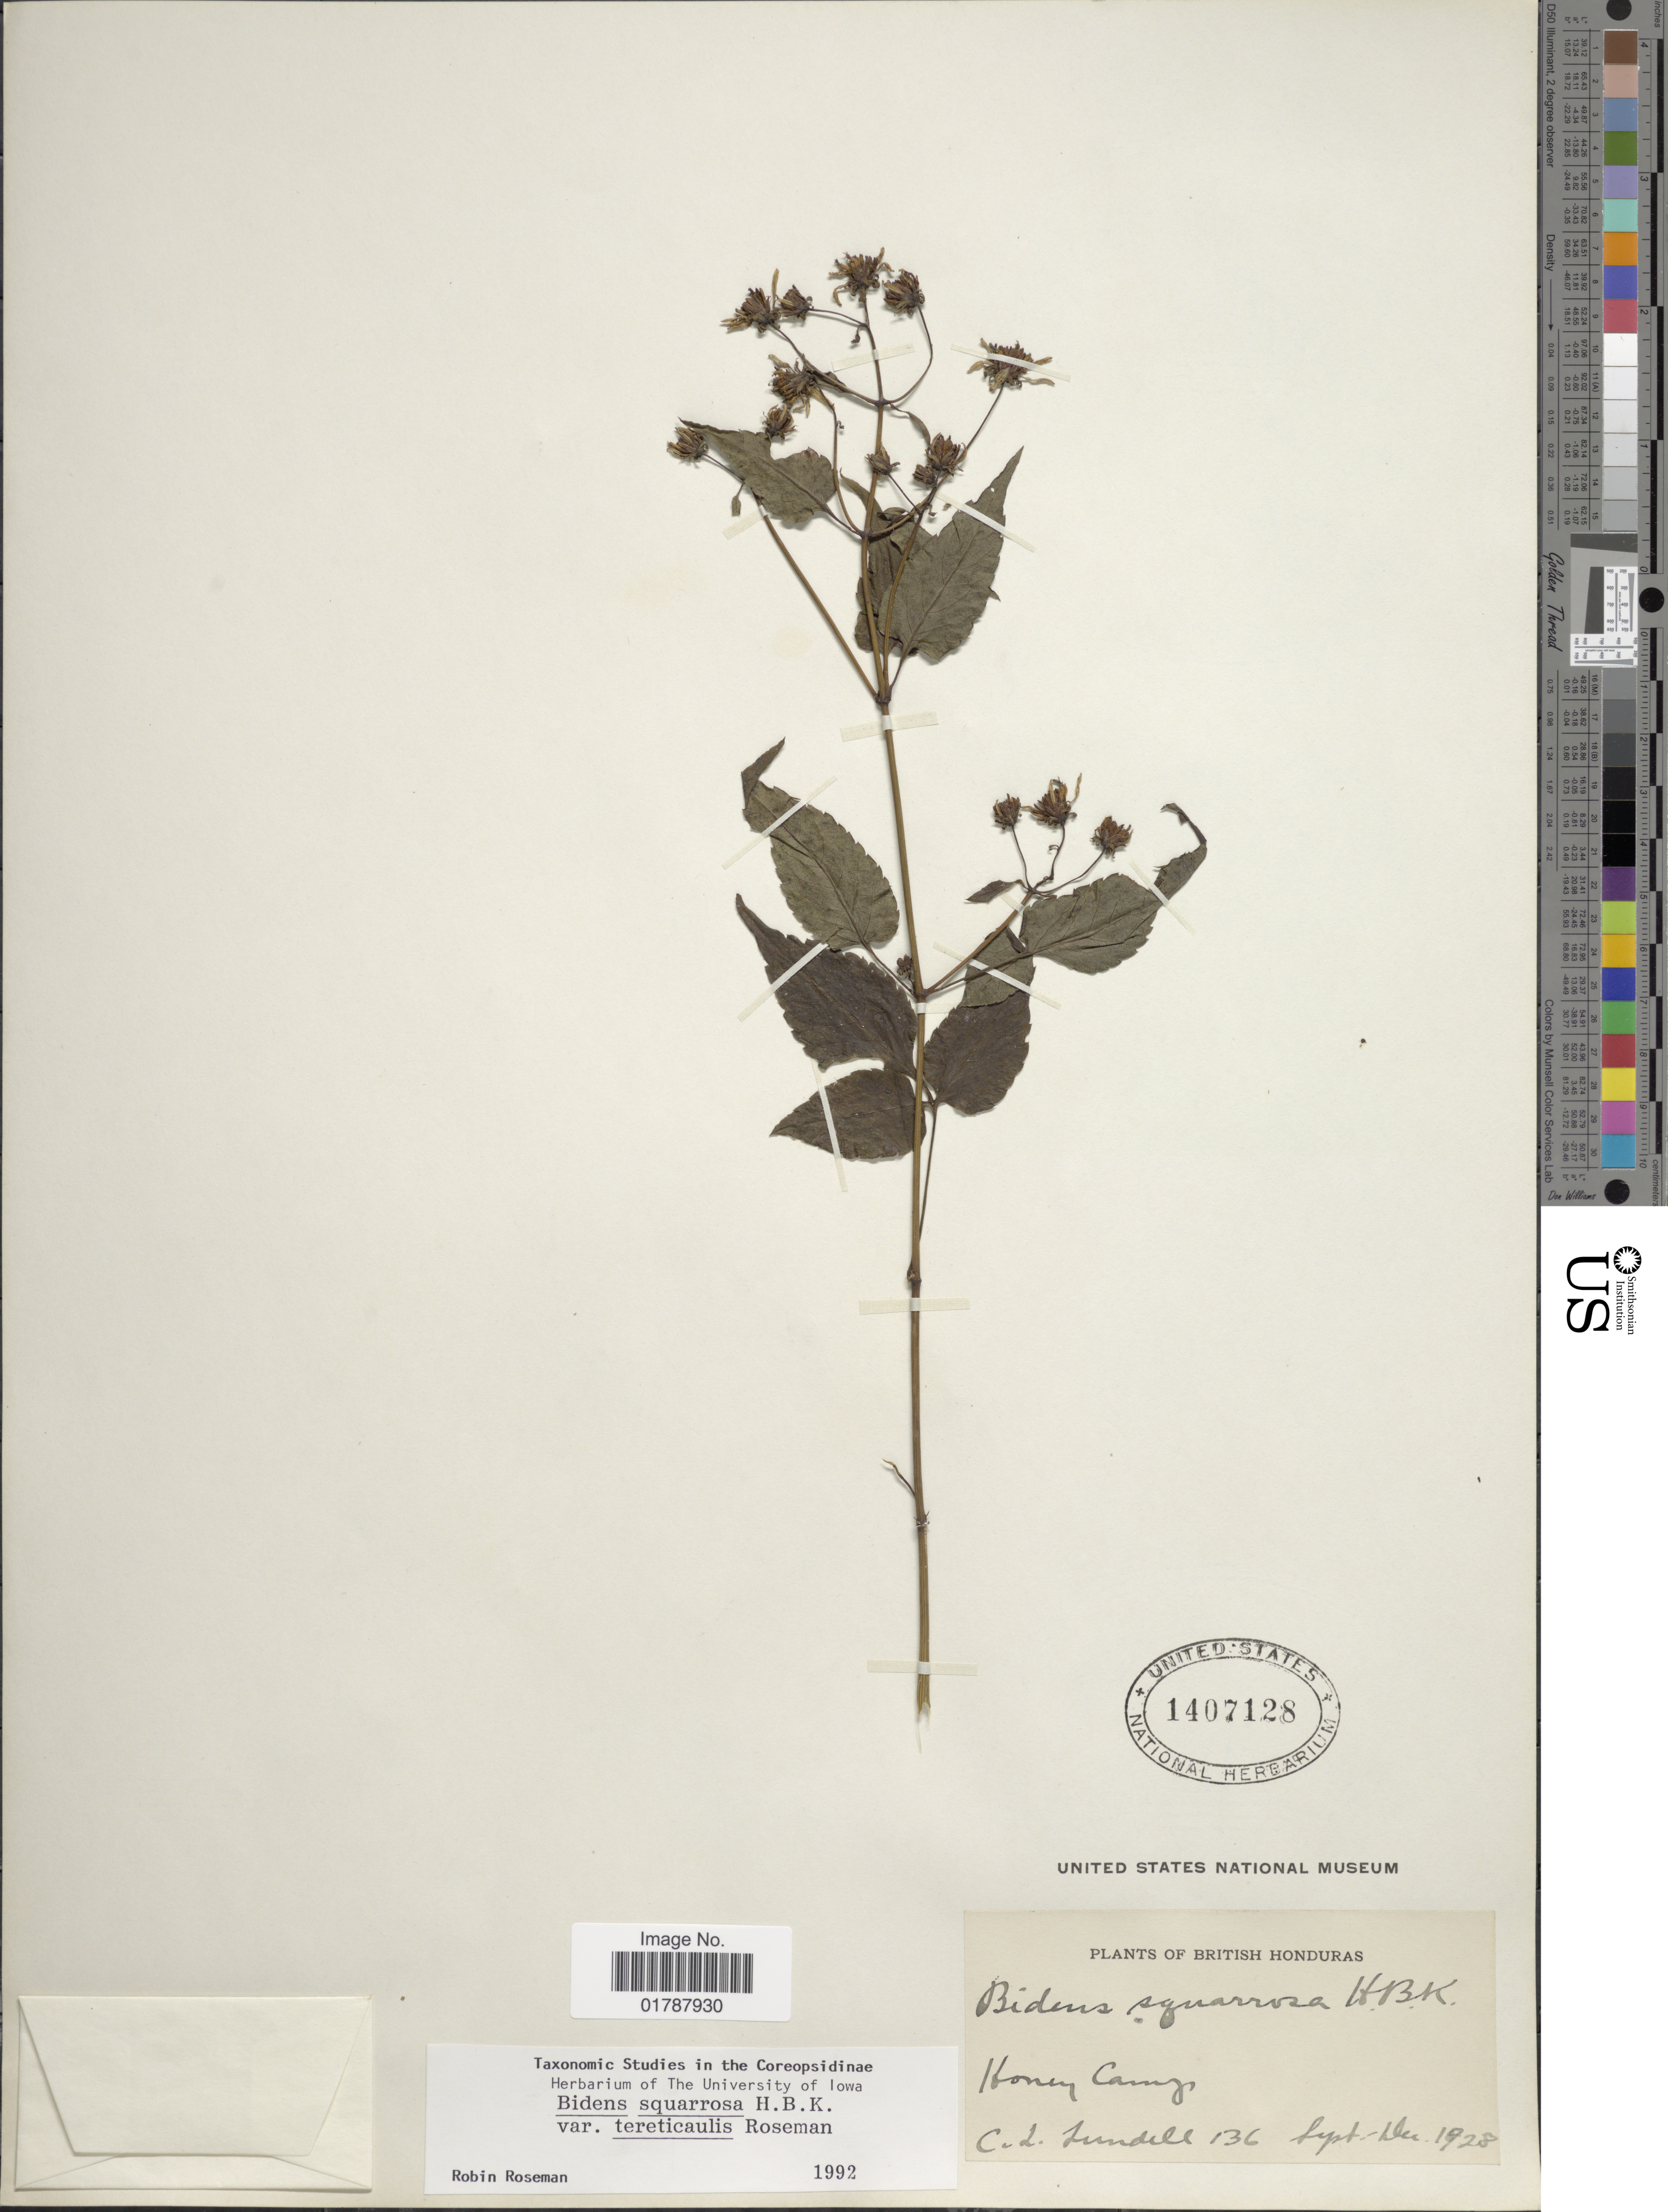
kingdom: Plantae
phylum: Tracheophyta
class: Magnoliopsida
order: Asterales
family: Asteraceae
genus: Bidens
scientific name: Bidens squarrosa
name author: Kunth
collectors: C. L. Lundell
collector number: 136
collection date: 1928-09/1928-12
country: Belize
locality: British Honduras, Honey Camp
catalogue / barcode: US 1407128